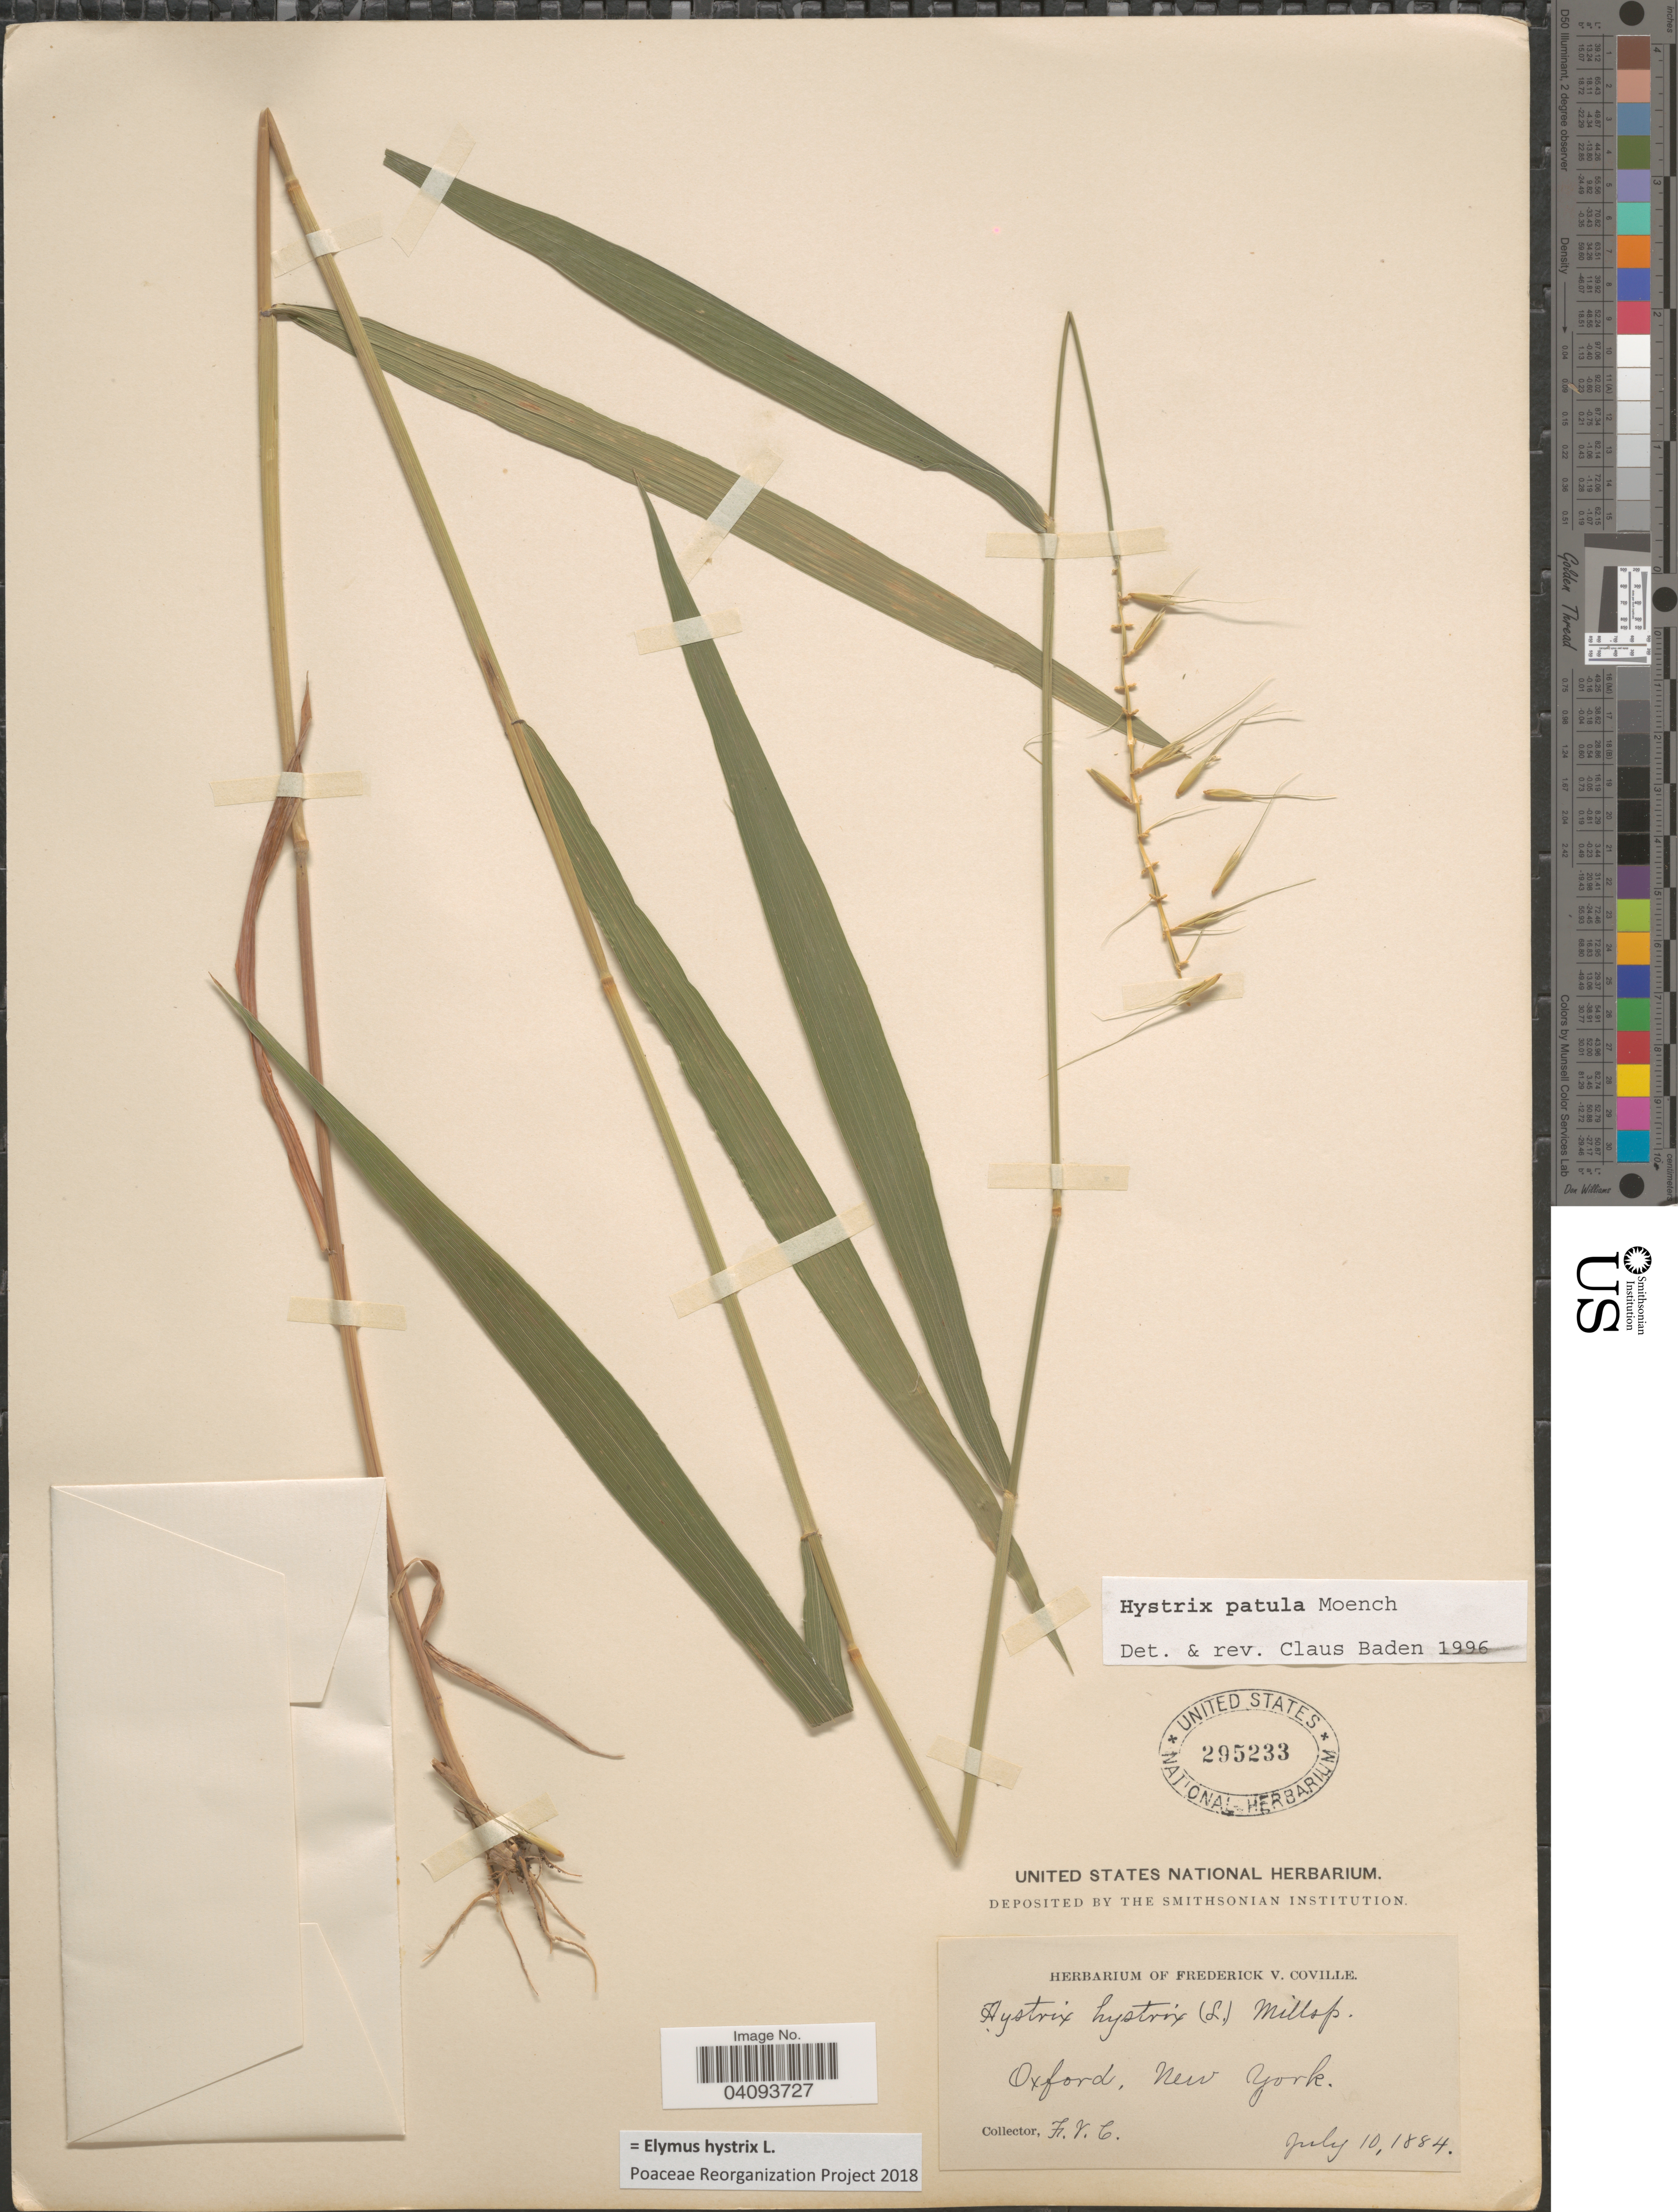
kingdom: Plantae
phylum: Tracheophyta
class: Liliopsida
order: Poales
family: Poaceae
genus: Elymus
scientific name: Elymus hystrix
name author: L.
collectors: F. V. Coville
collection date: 1884-07-10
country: United States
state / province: New York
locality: Oxford.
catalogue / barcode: US 295233